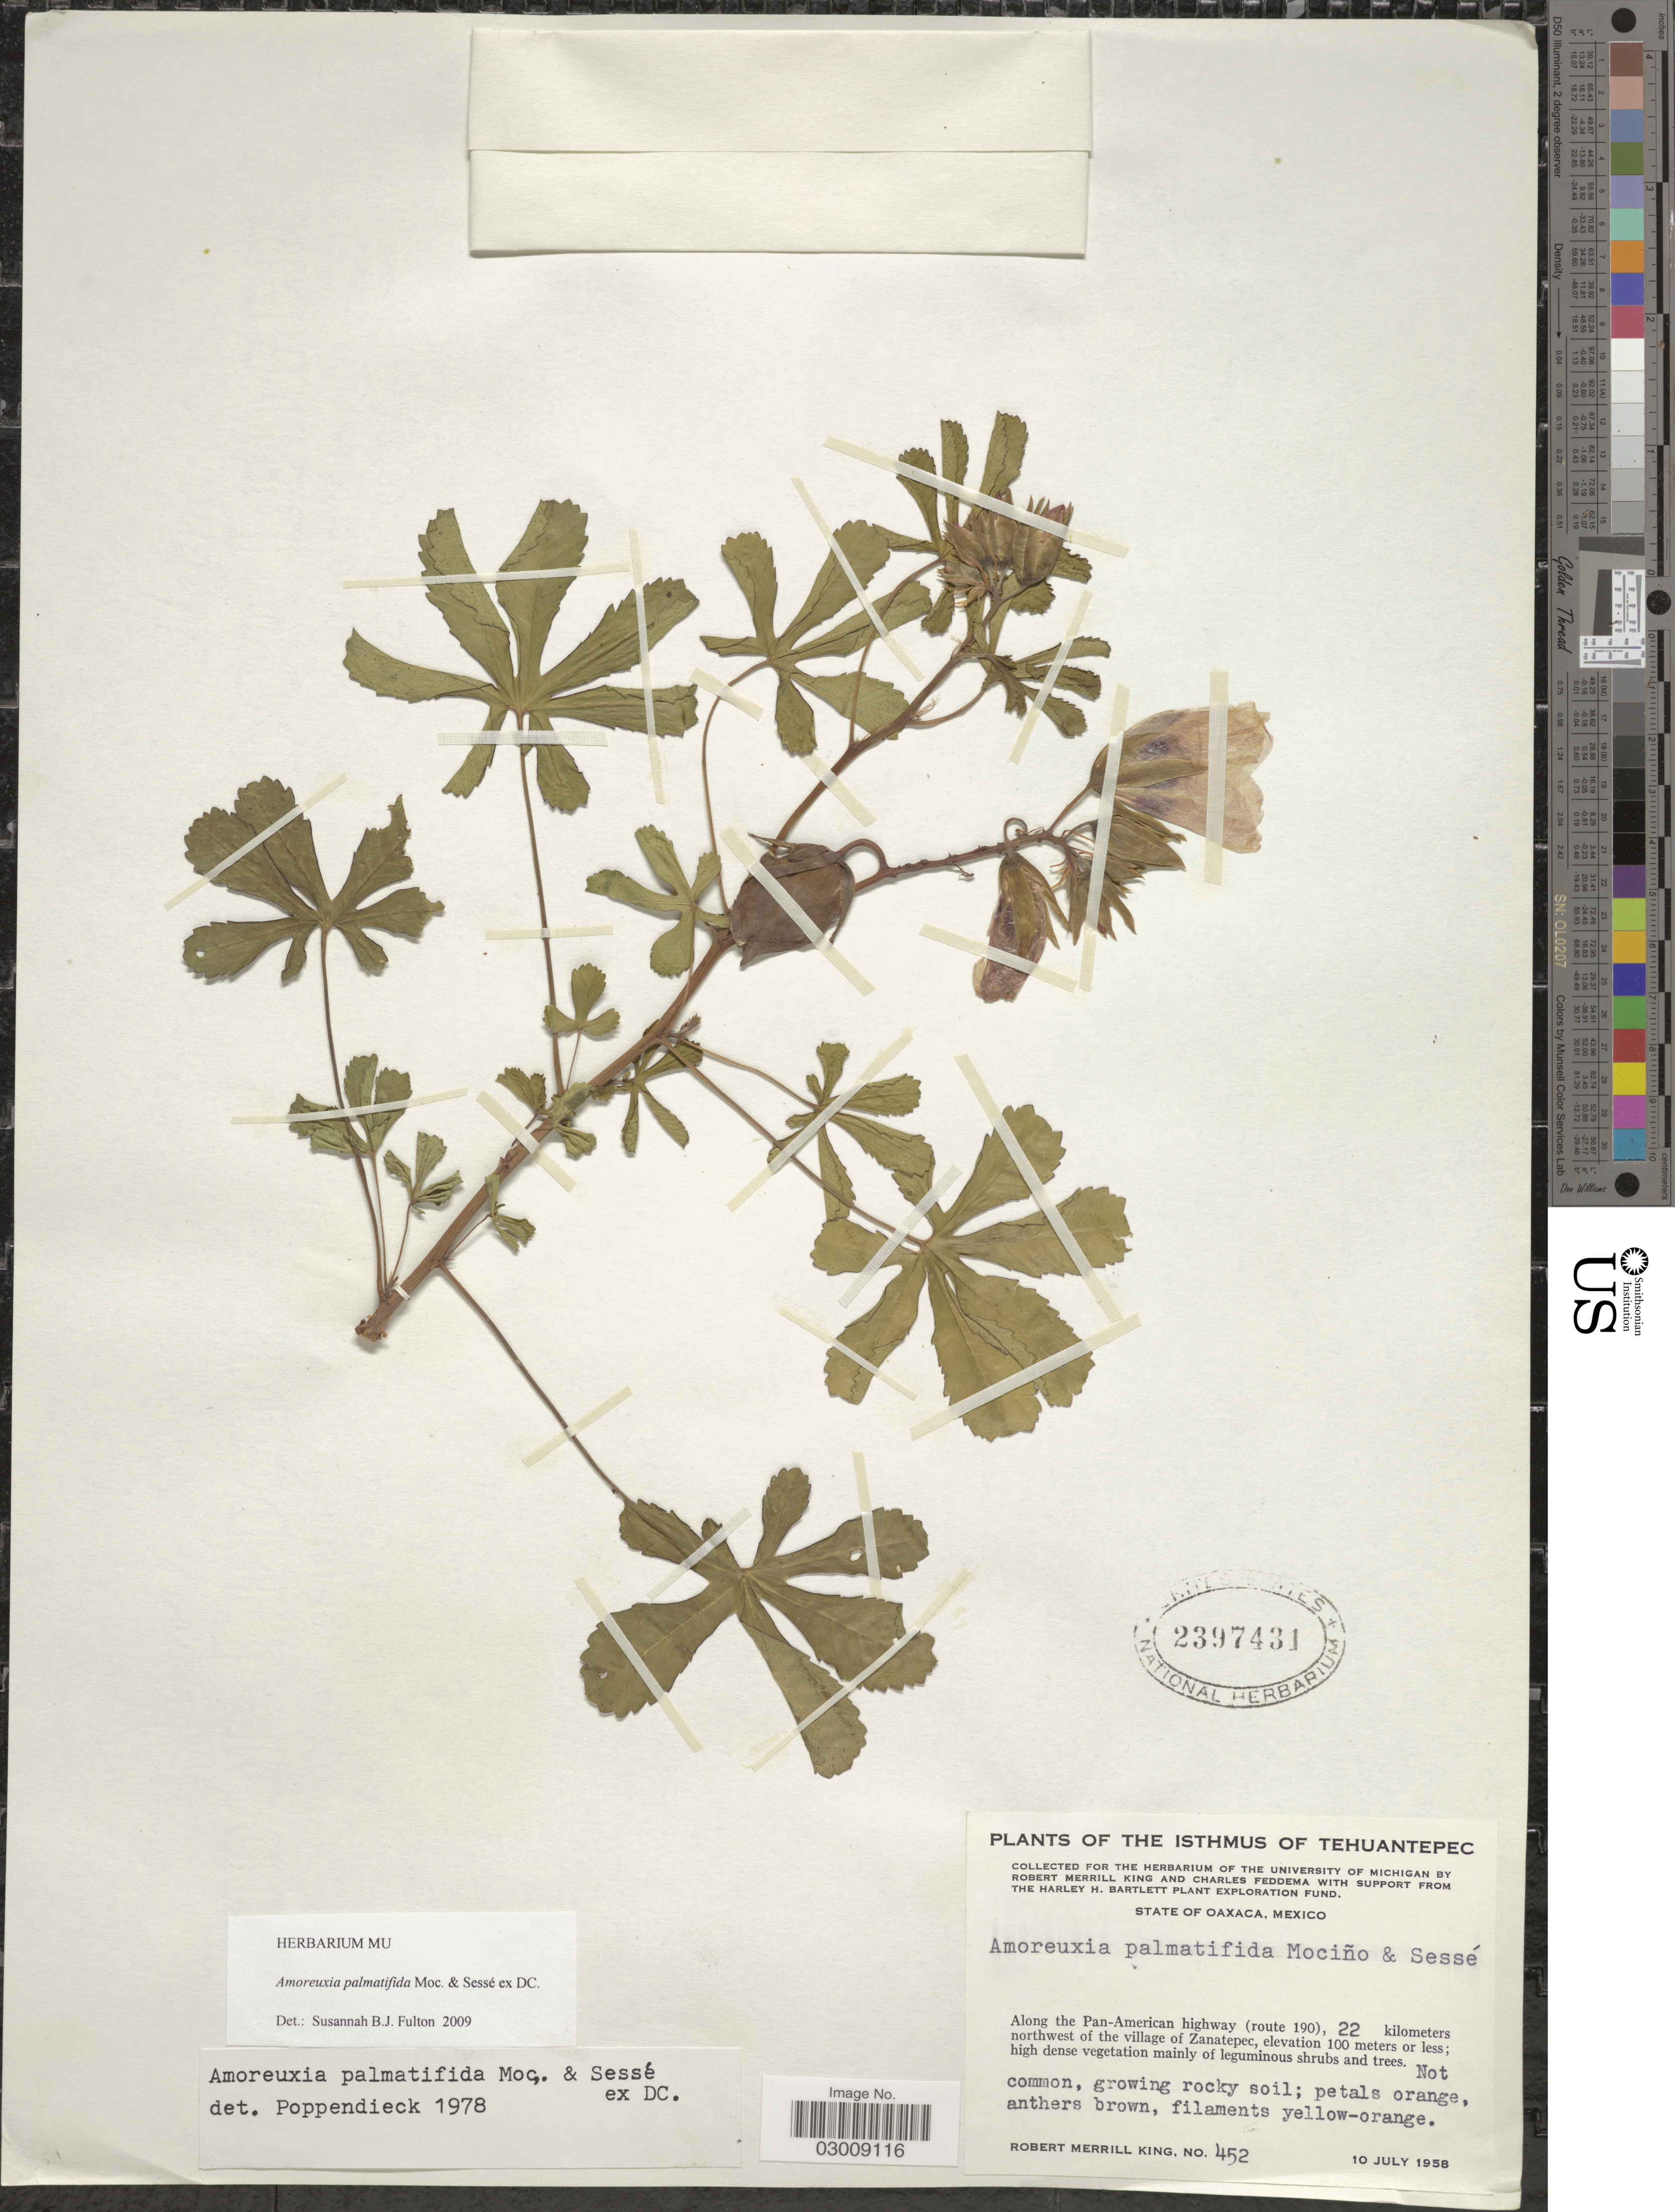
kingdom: Plantae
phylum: Tracheophyta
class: Magnoliopsida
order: Malvales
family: Cochlospermaceae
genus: Amoreuxia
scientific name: Amoreuxia palmatifida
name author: Moc. & Sessé ex DC.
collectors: R. M. King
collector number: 452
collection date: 1958-07-10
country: Mexico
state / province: Oaxaca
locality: The Isthmus of Tehuantepec. Along the Pan-American highway (route 1900 22 kilomters northwest of the village of Zanatepec.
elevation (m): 100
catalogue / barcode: US 2397431